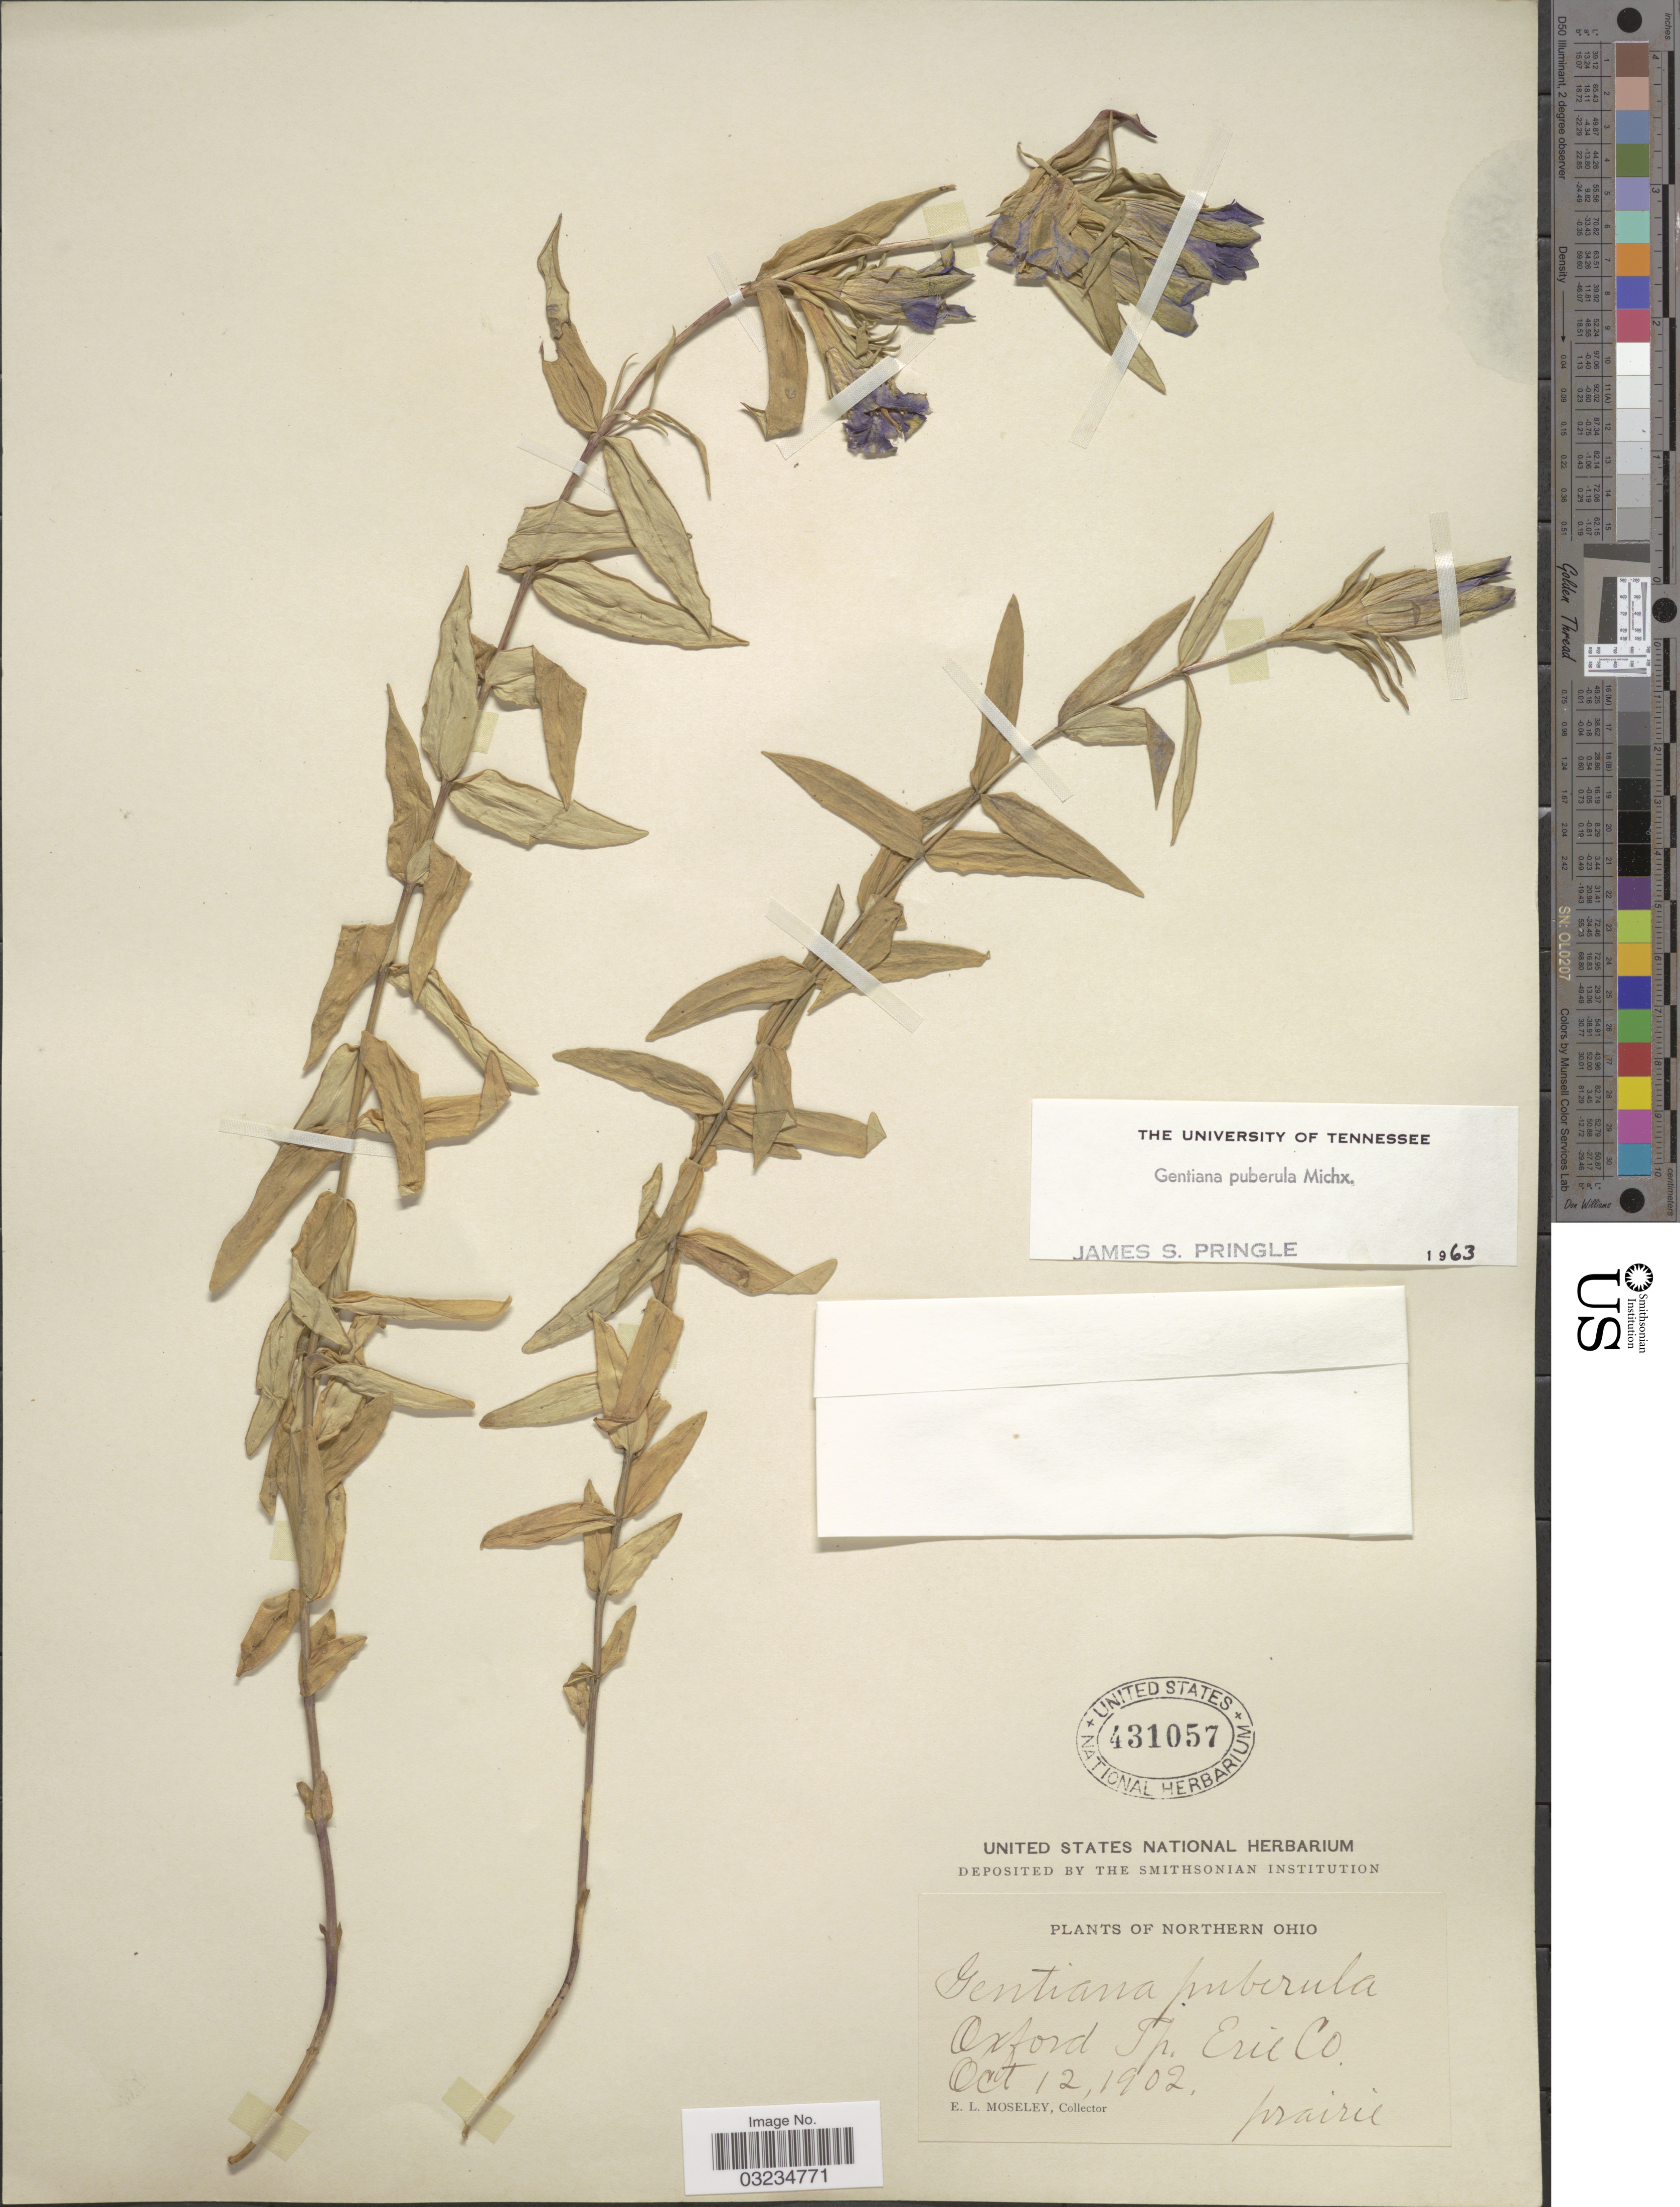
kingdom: Plantae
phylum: Tracheophyta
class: Magnoliopsida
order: Gentianales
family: Gentianaceae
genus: Gentiana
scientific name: Gentiana puberula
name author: Michx.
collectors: E. Moseley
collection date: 1902-10-12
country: United States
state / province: Ohio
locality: Northern Ohio. Oxford Tp. Erie Co.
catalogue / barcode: US 431057